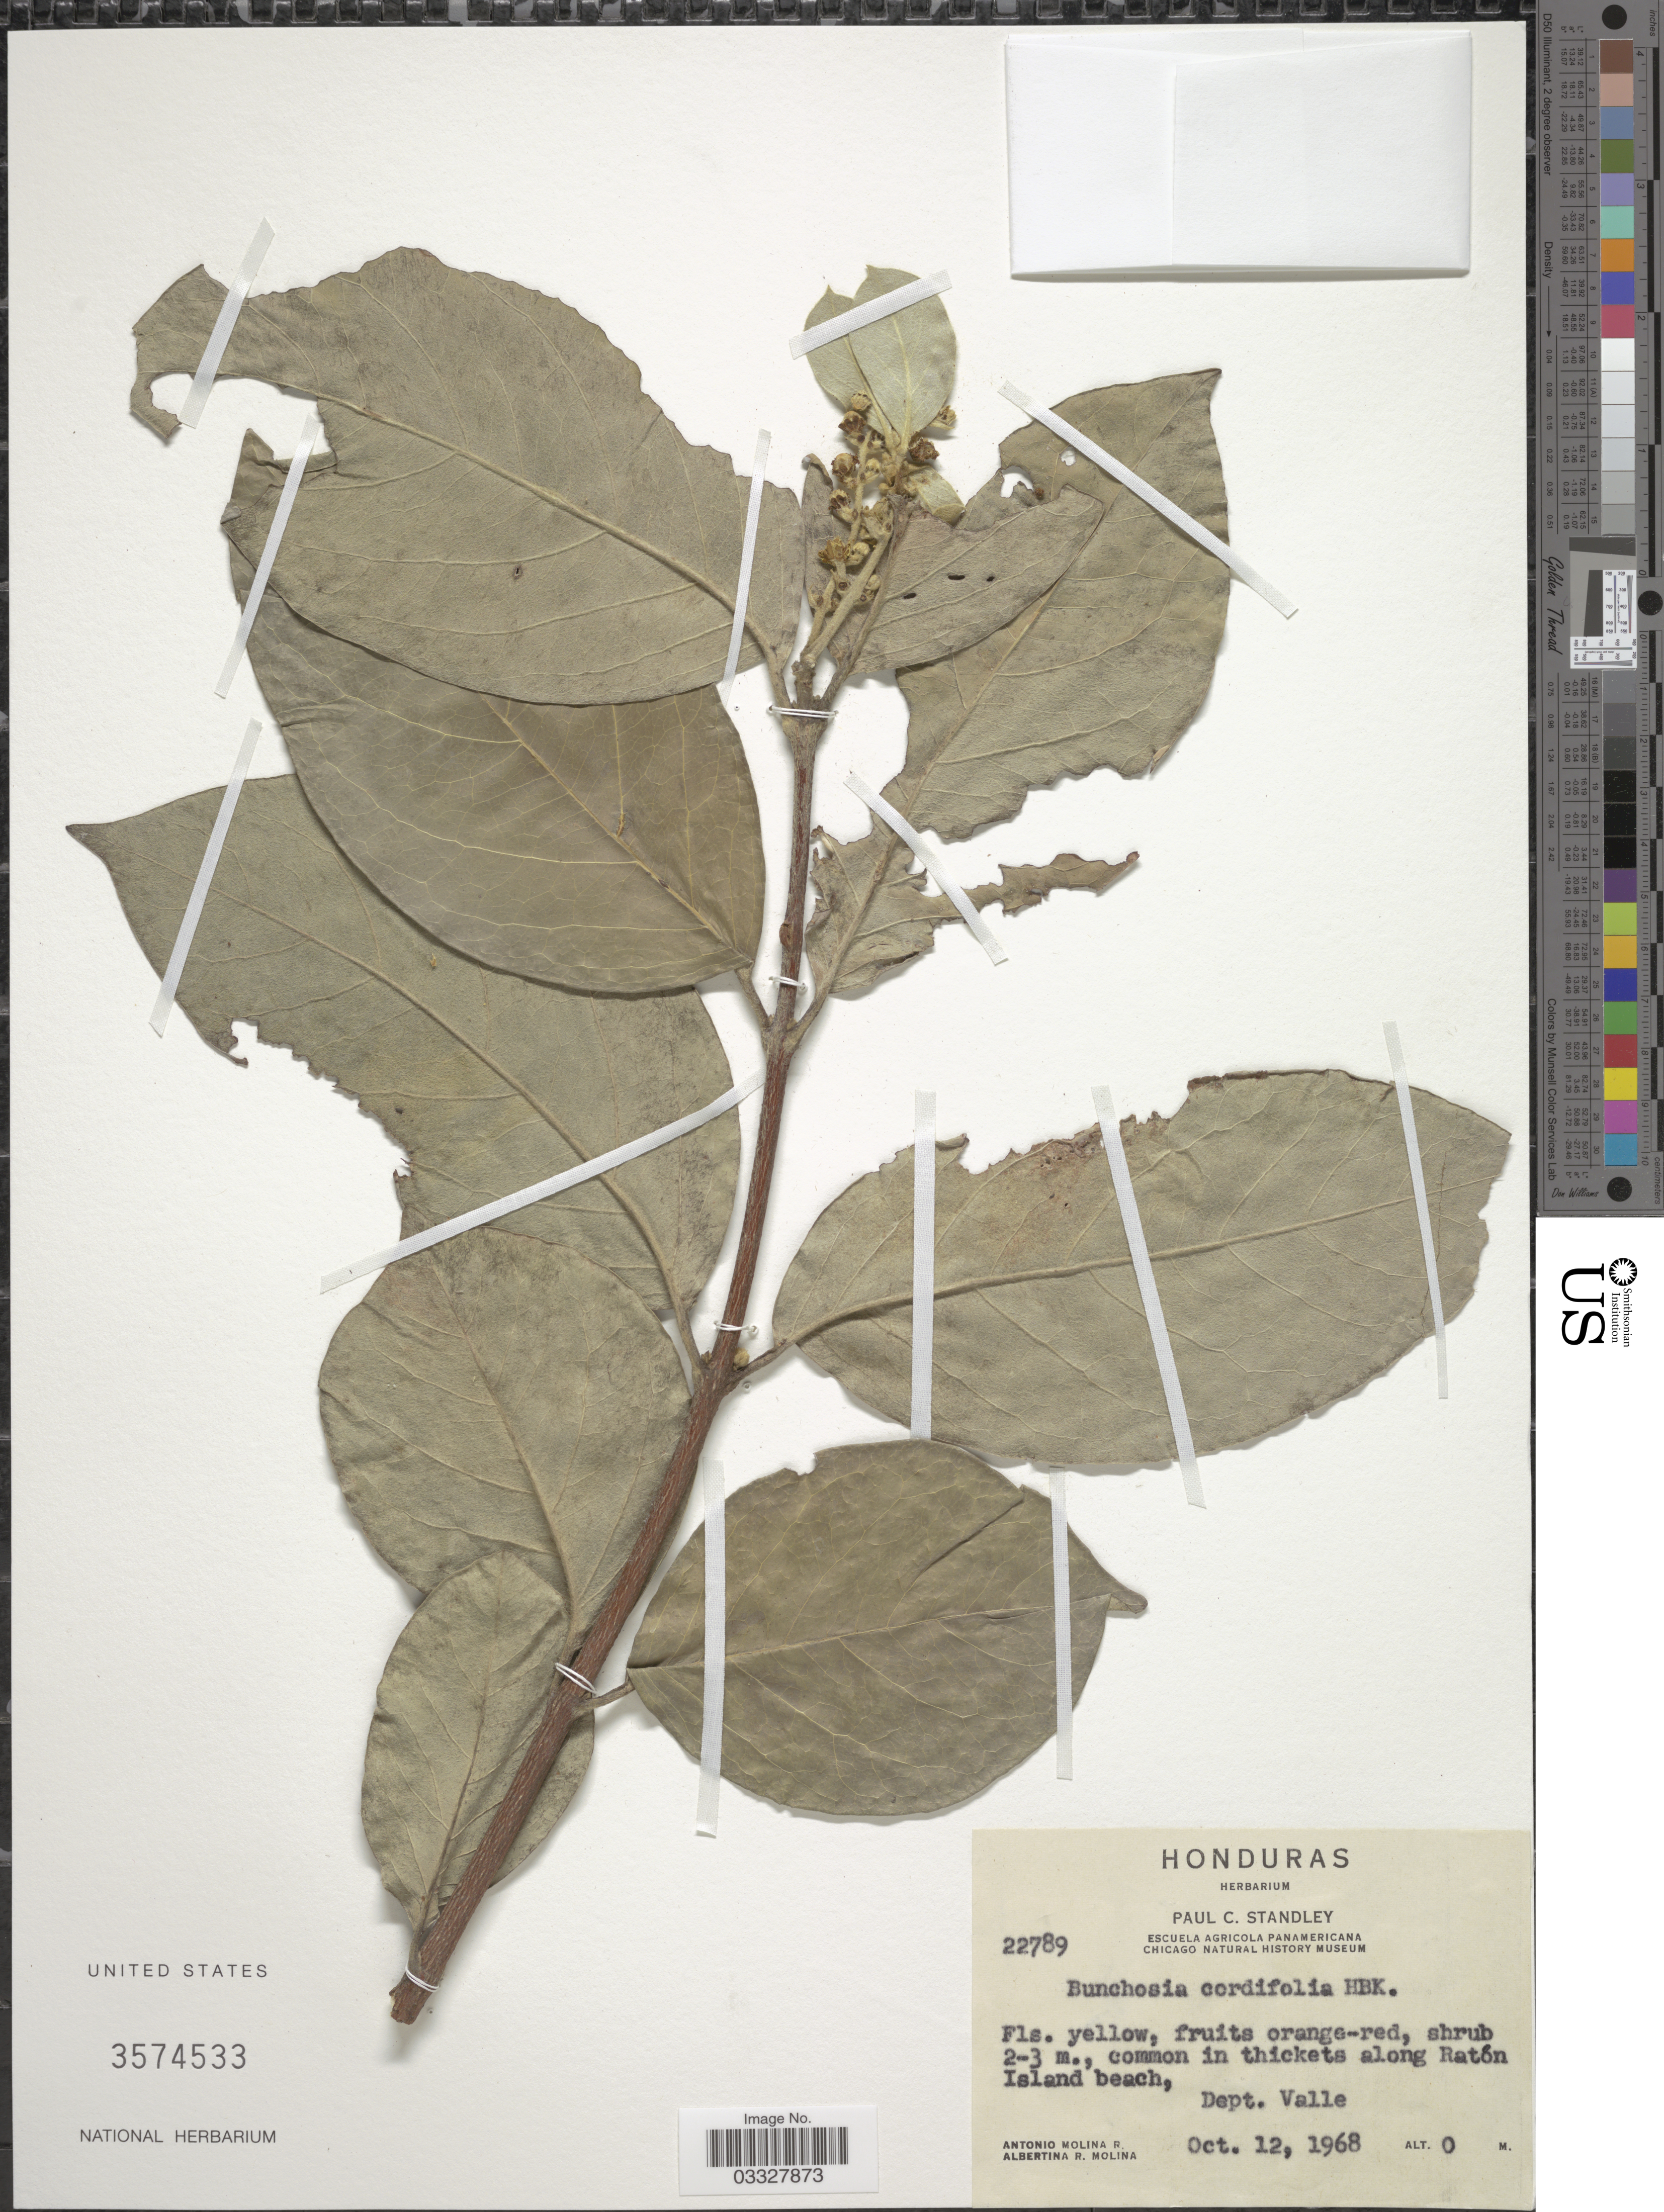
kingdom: Plantae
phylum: Tracheophyta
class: Magnoliopsida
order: Malpighiales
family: Malpighiaceae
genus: Bunchosia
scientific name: Bunchosia cornifolia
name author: Kunth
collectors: A. Molina R. & A. R. Molina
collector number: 22789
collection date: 1968-10-12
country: Honduras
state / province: Valle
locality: Common in thickets along Ratón Island beach, Dept. Valle.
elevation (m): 0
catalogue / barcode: US 3574533